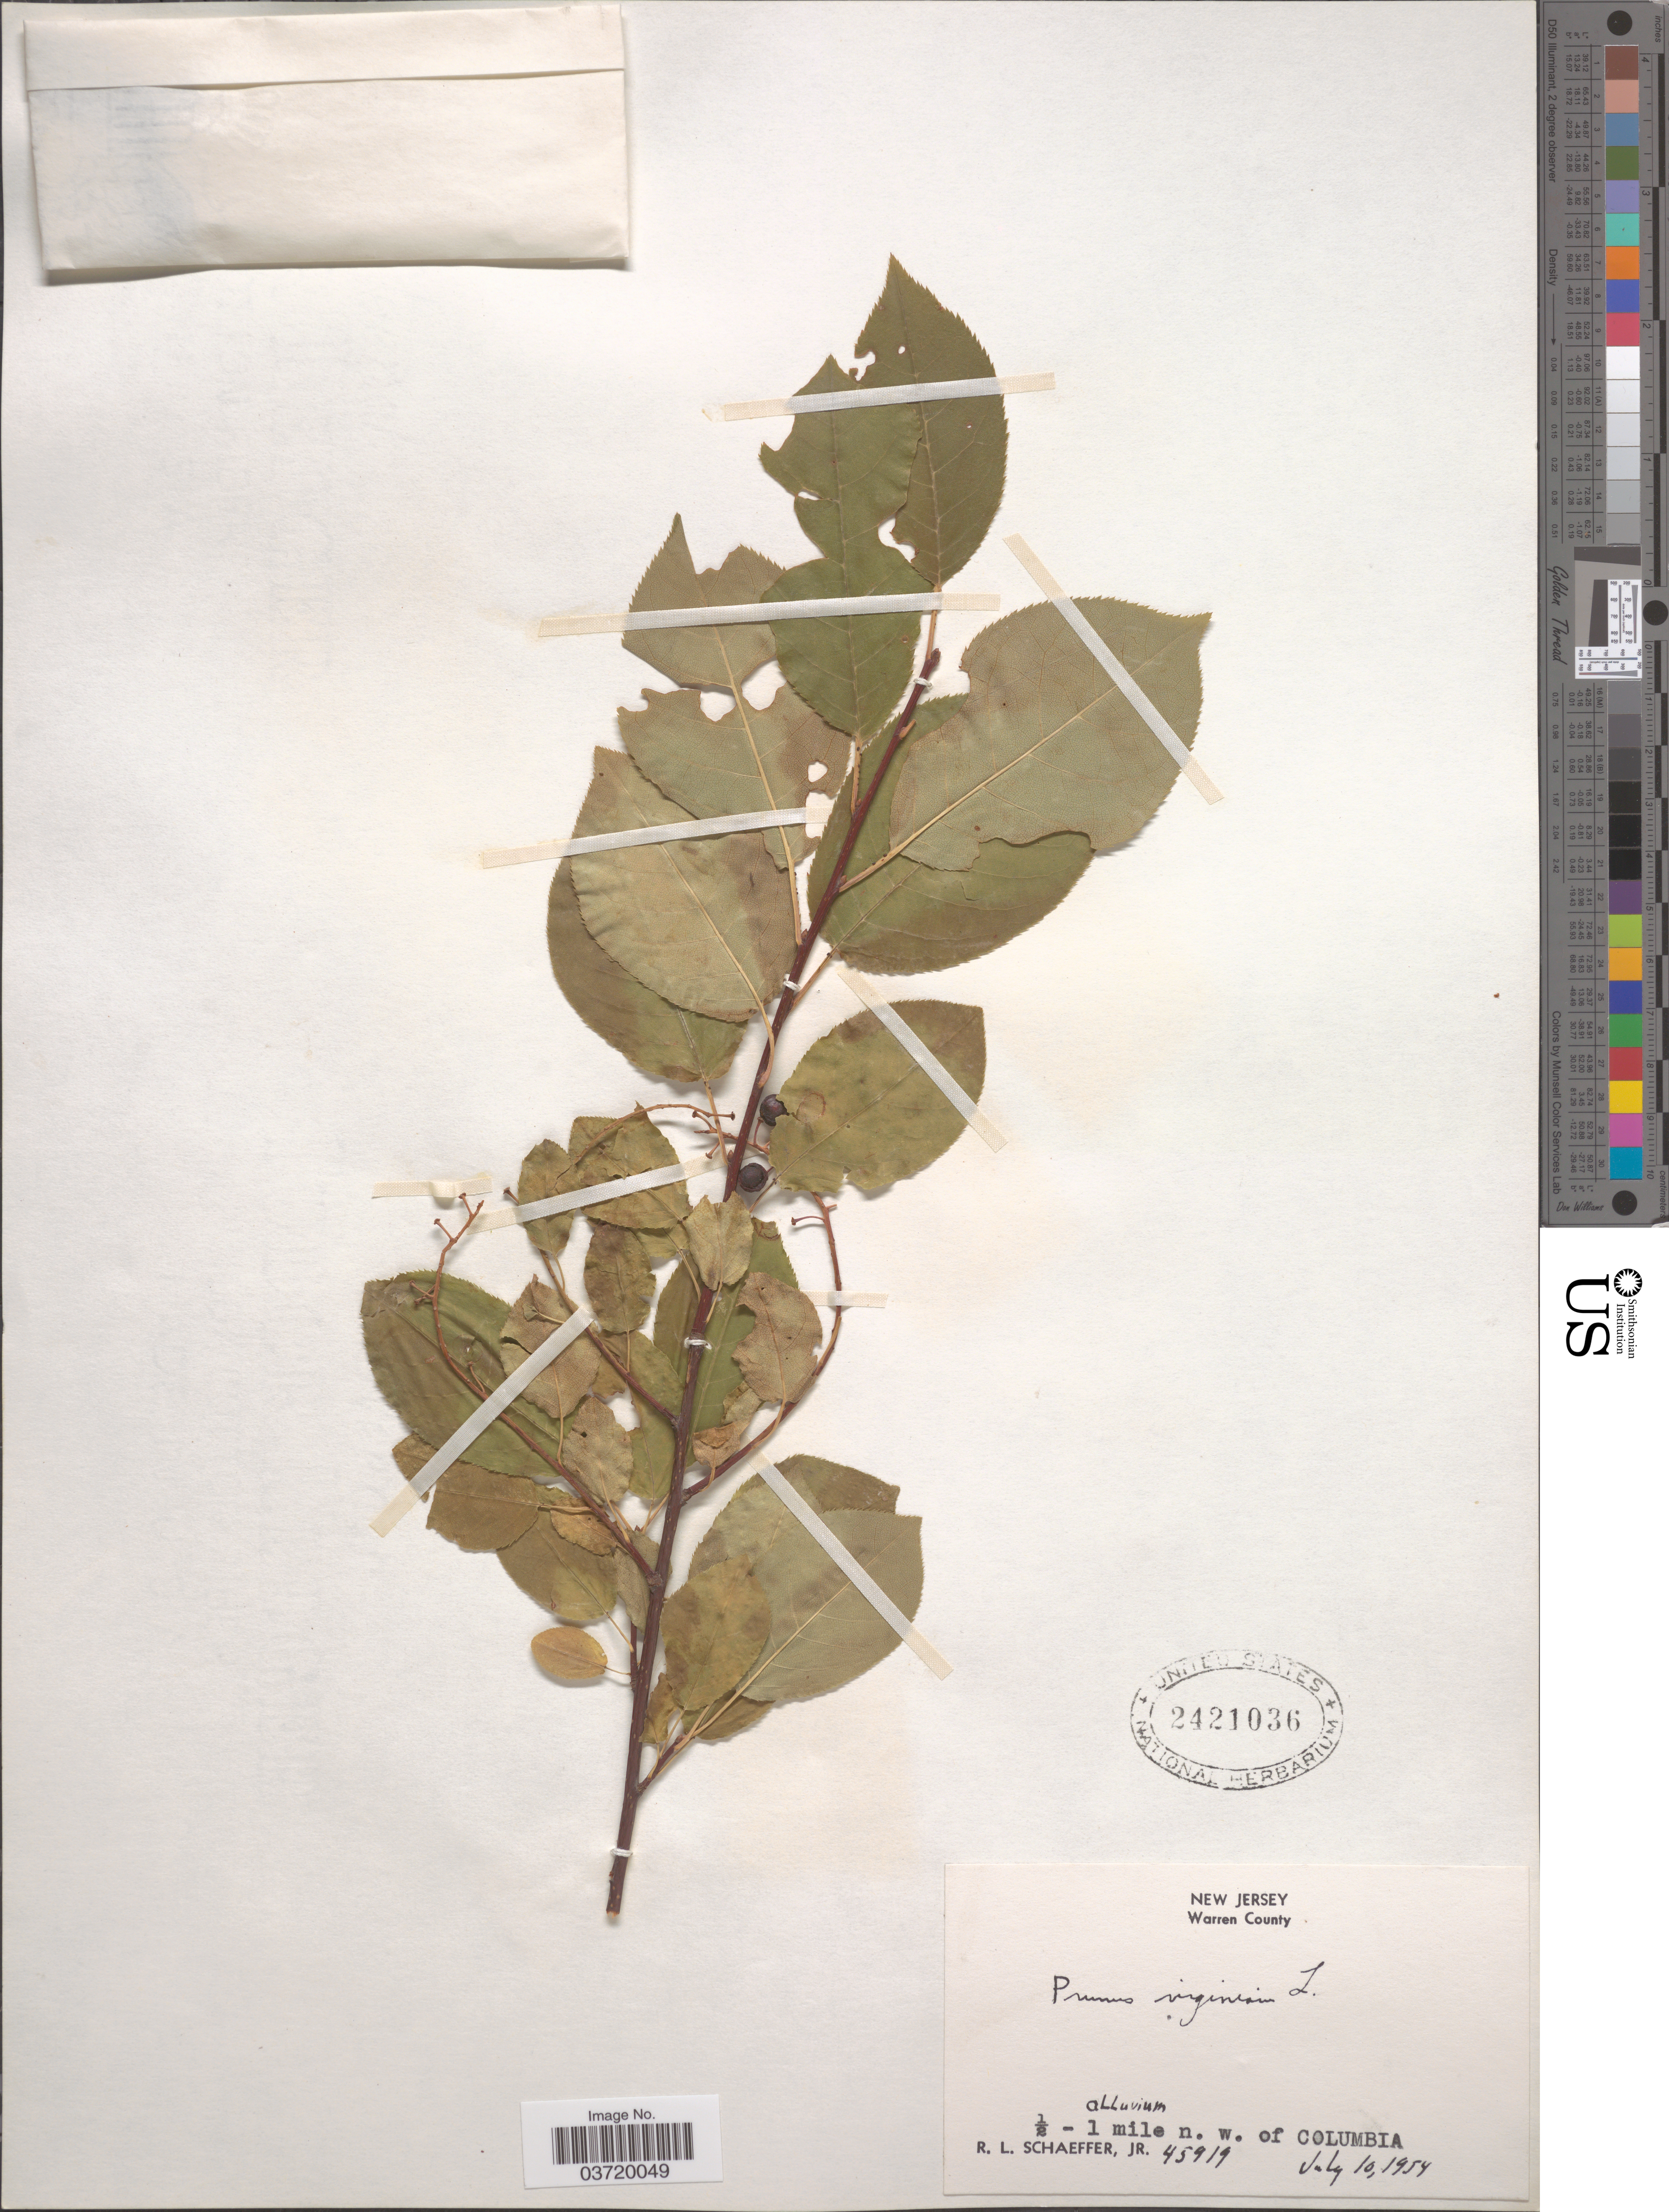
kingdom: Plantae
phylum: Tracheophyta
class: Magnoliopsida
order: Rosales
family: Rosaceae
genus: Prunus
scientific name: Prunus virginiana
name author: L.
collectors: R. L. Schaeffer Jr.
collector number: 45919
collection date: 1954-07-10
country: United States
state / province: New Jersey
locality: Warren County. Alluvium. ½- 1 mile n. w. of Columbia.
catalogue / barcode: US 2421036